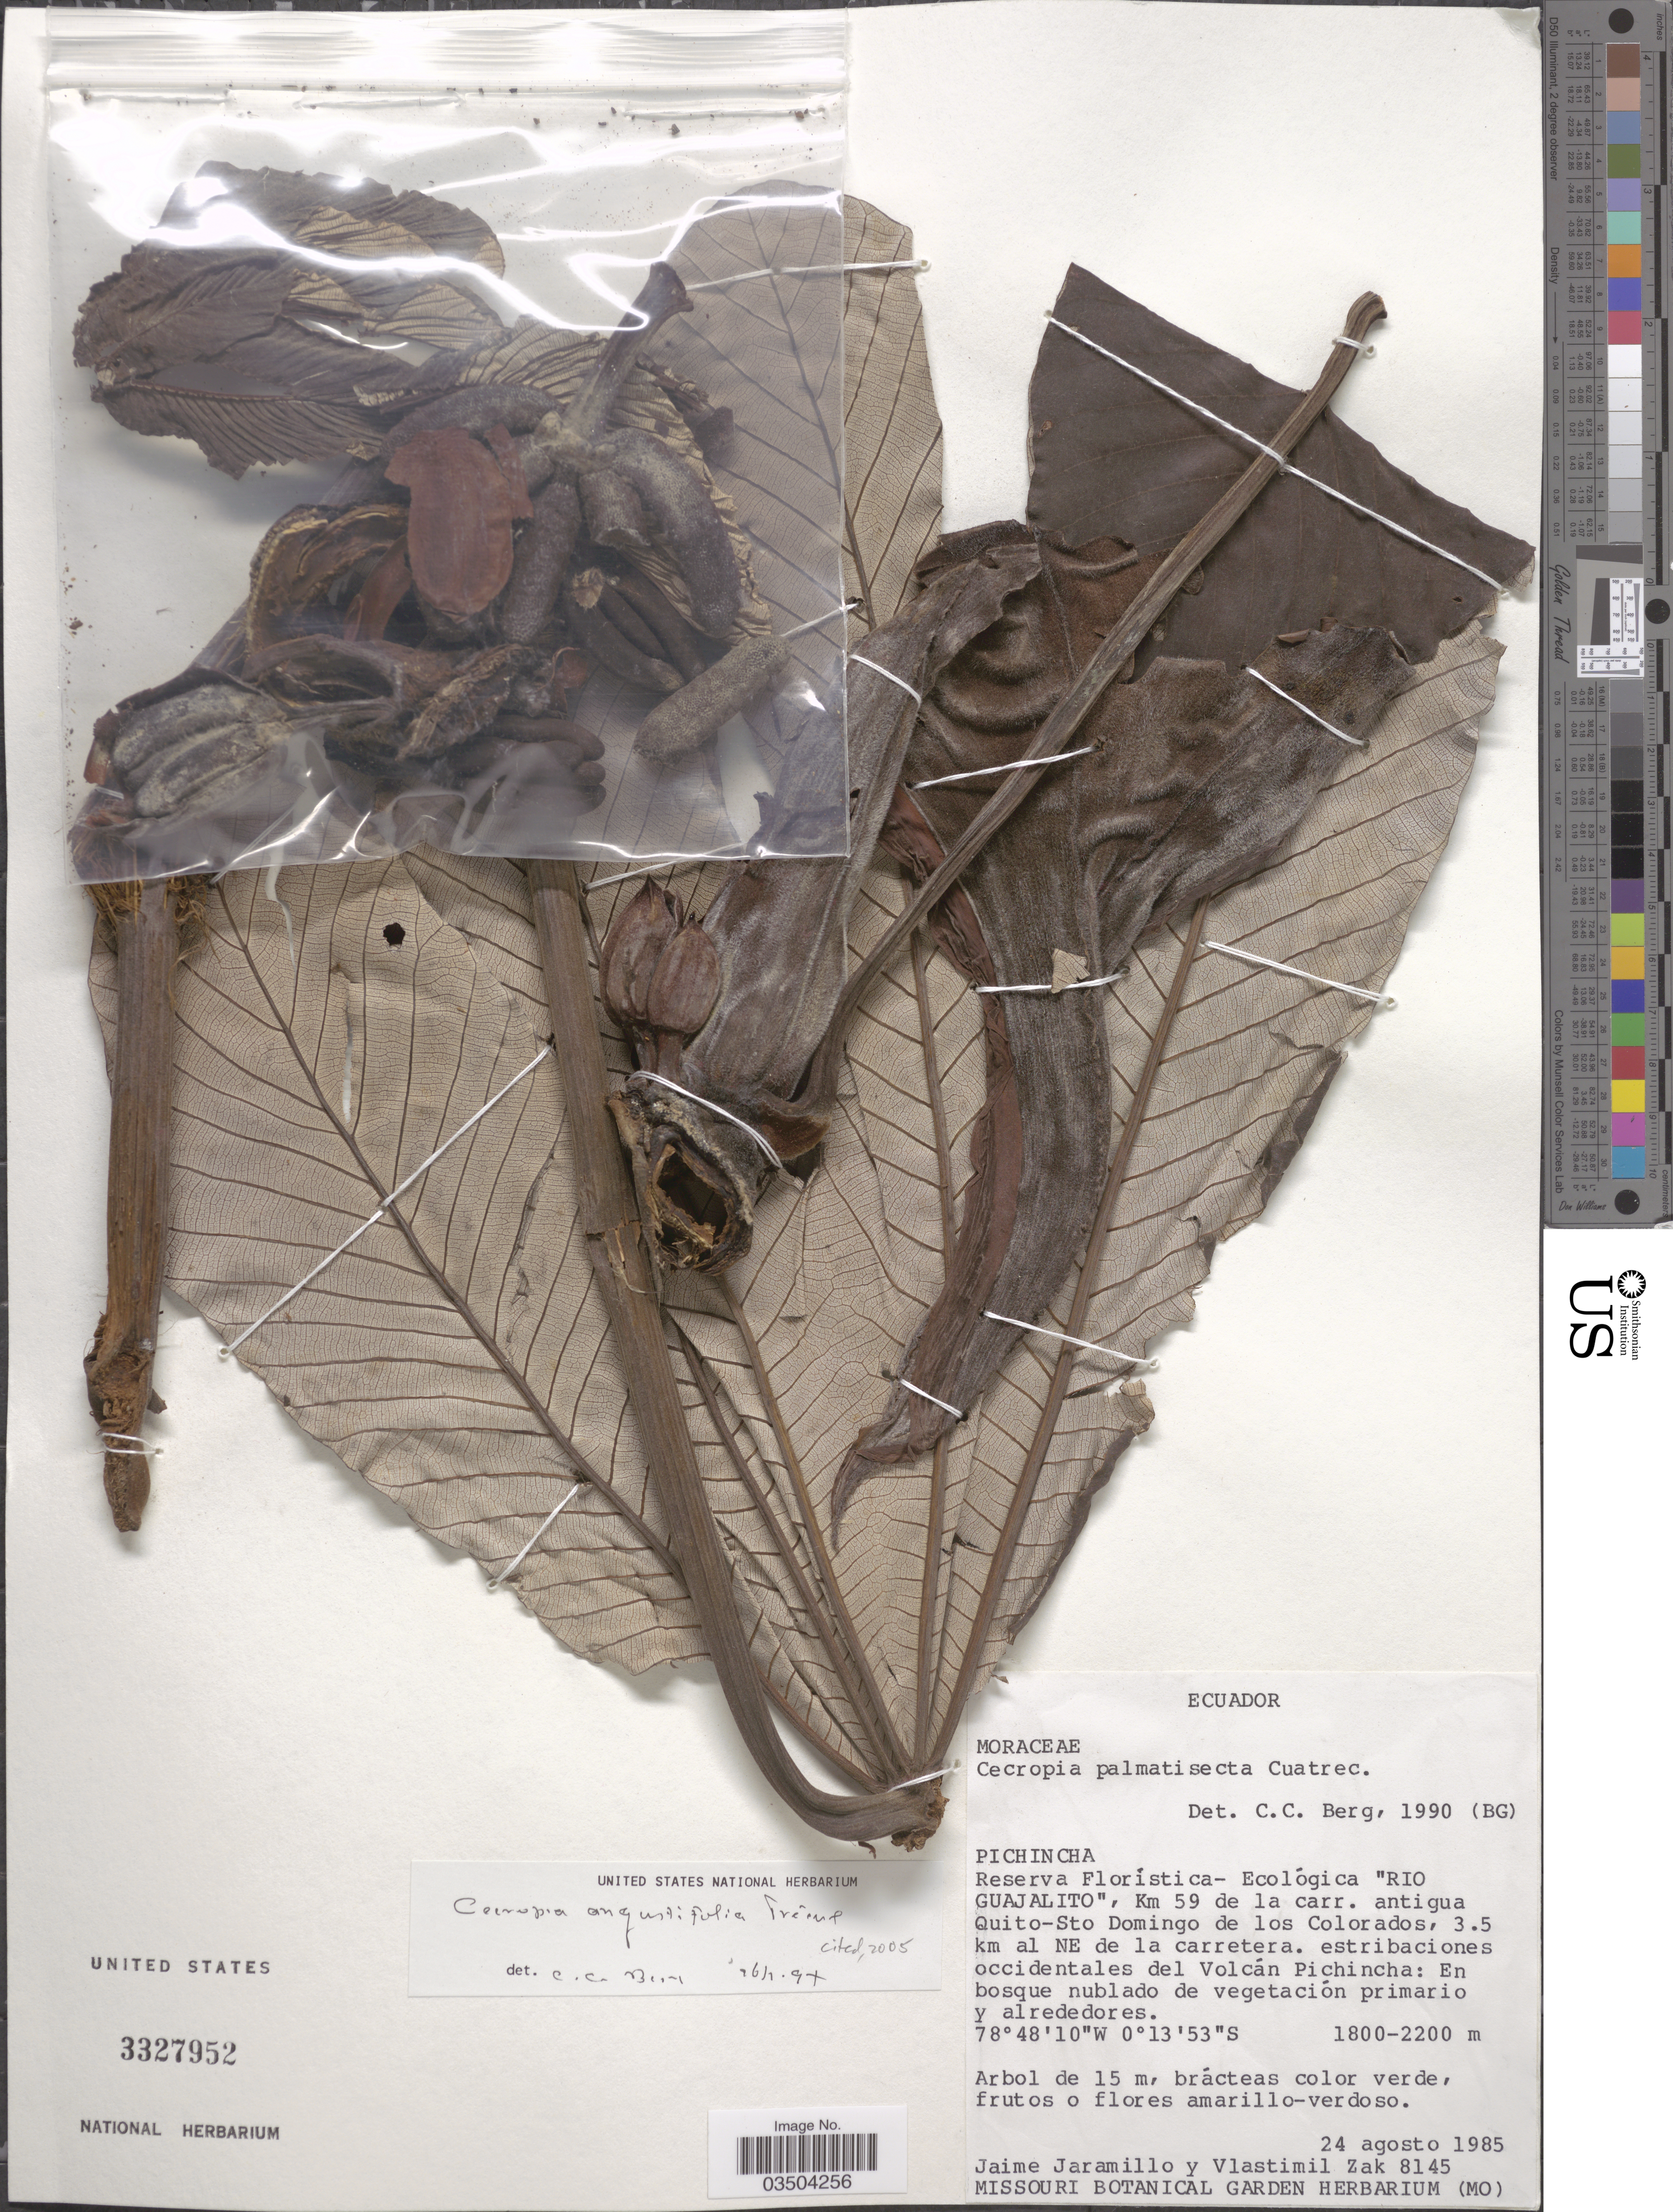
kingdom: Plantae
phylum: Tracheophyta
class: Magnoliopsida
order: Rosales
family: Urticaceae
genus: Cecropia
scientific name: Cecropia angustifolia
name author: Trécul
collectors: J. Jaramillo & V. Zak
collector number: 8145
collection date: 1985-08-24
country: Ecuador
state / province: Pichincha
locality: Reserva Floristica- Ecológica 'Rio Guajalito', Km 59 de la carr. antigua Quito-Sto Domingo de los Colorados, 3.5 km al NE de la carretera. estribaciones occidentales del Volcán Pichincha.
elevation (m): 1800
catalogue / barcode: US 3327952